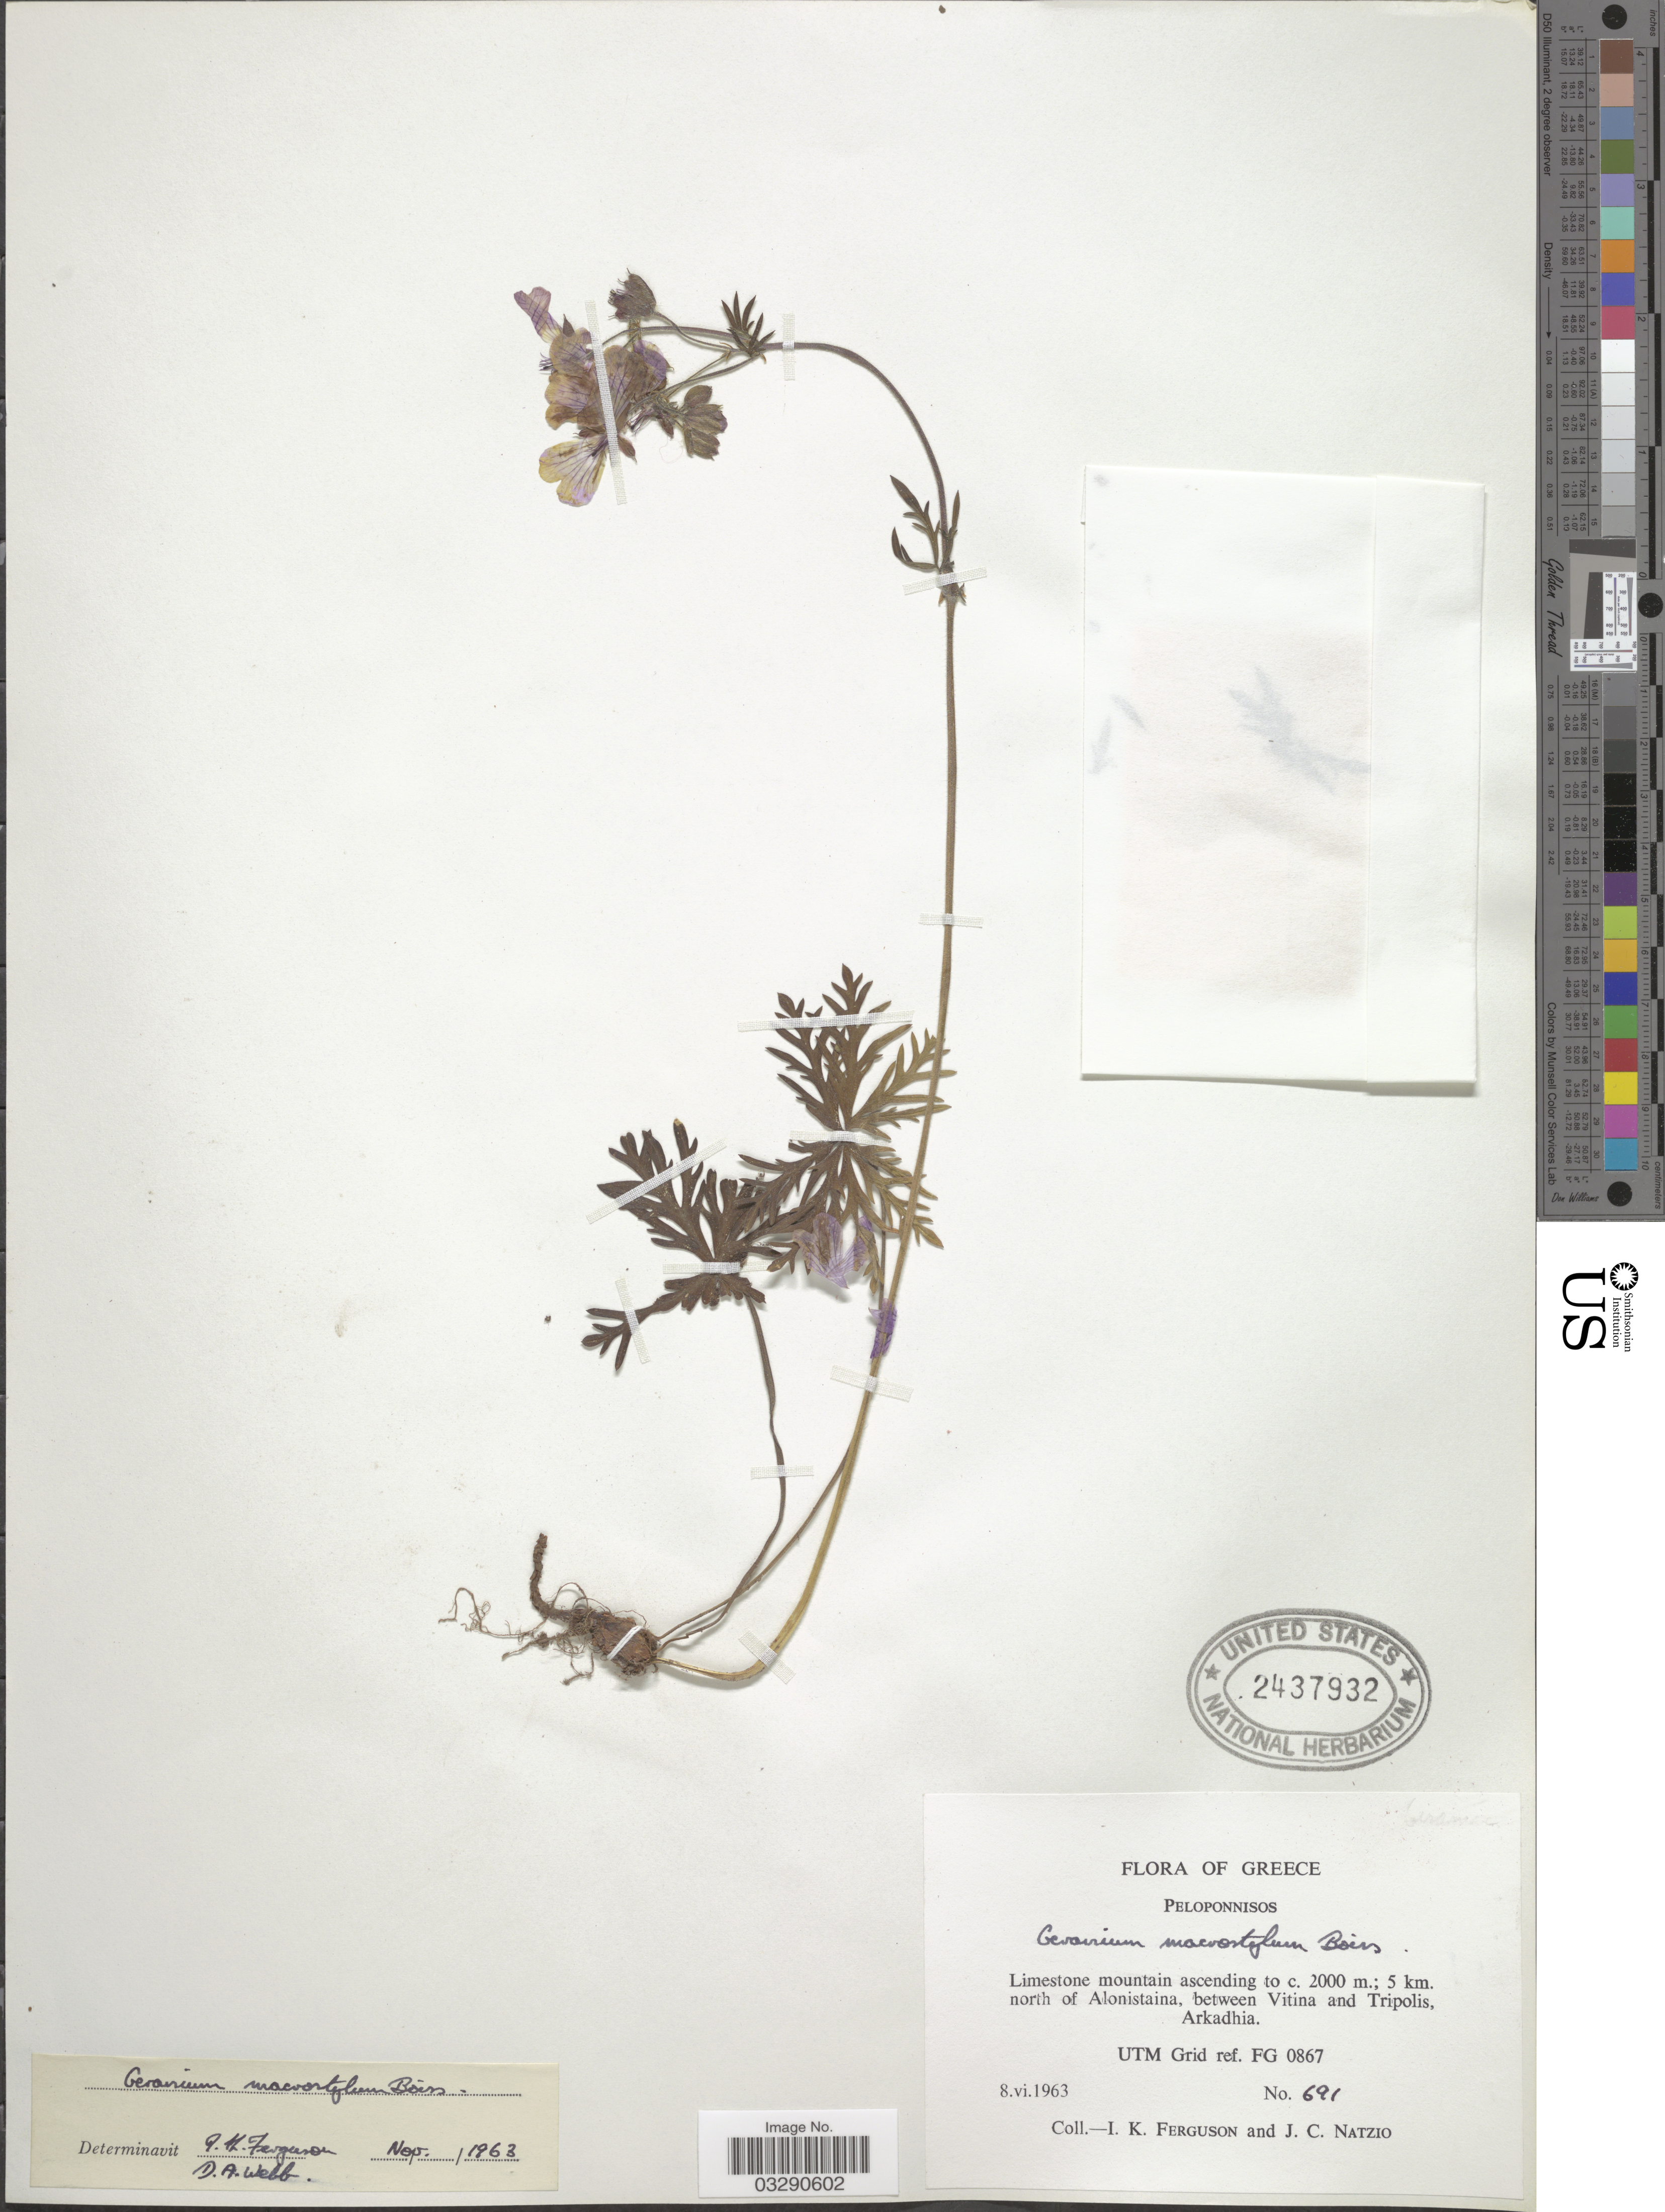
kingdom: Plantae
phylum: Tracheophyta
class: Magnoliopsida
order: Geraniales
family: Geraniaceae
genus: Geranium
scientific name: Geranium macrostylum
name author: Boiss.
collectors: I. K. Ferguson & J. Natzio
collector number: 691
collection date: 1963-06-08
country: Greece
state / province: Peloponnese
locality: Peloponnisos. 5 km. north of Alonistaina, between Vitina and Tripolis, Arkadhia.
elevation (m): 2000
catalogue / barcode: US 2437932